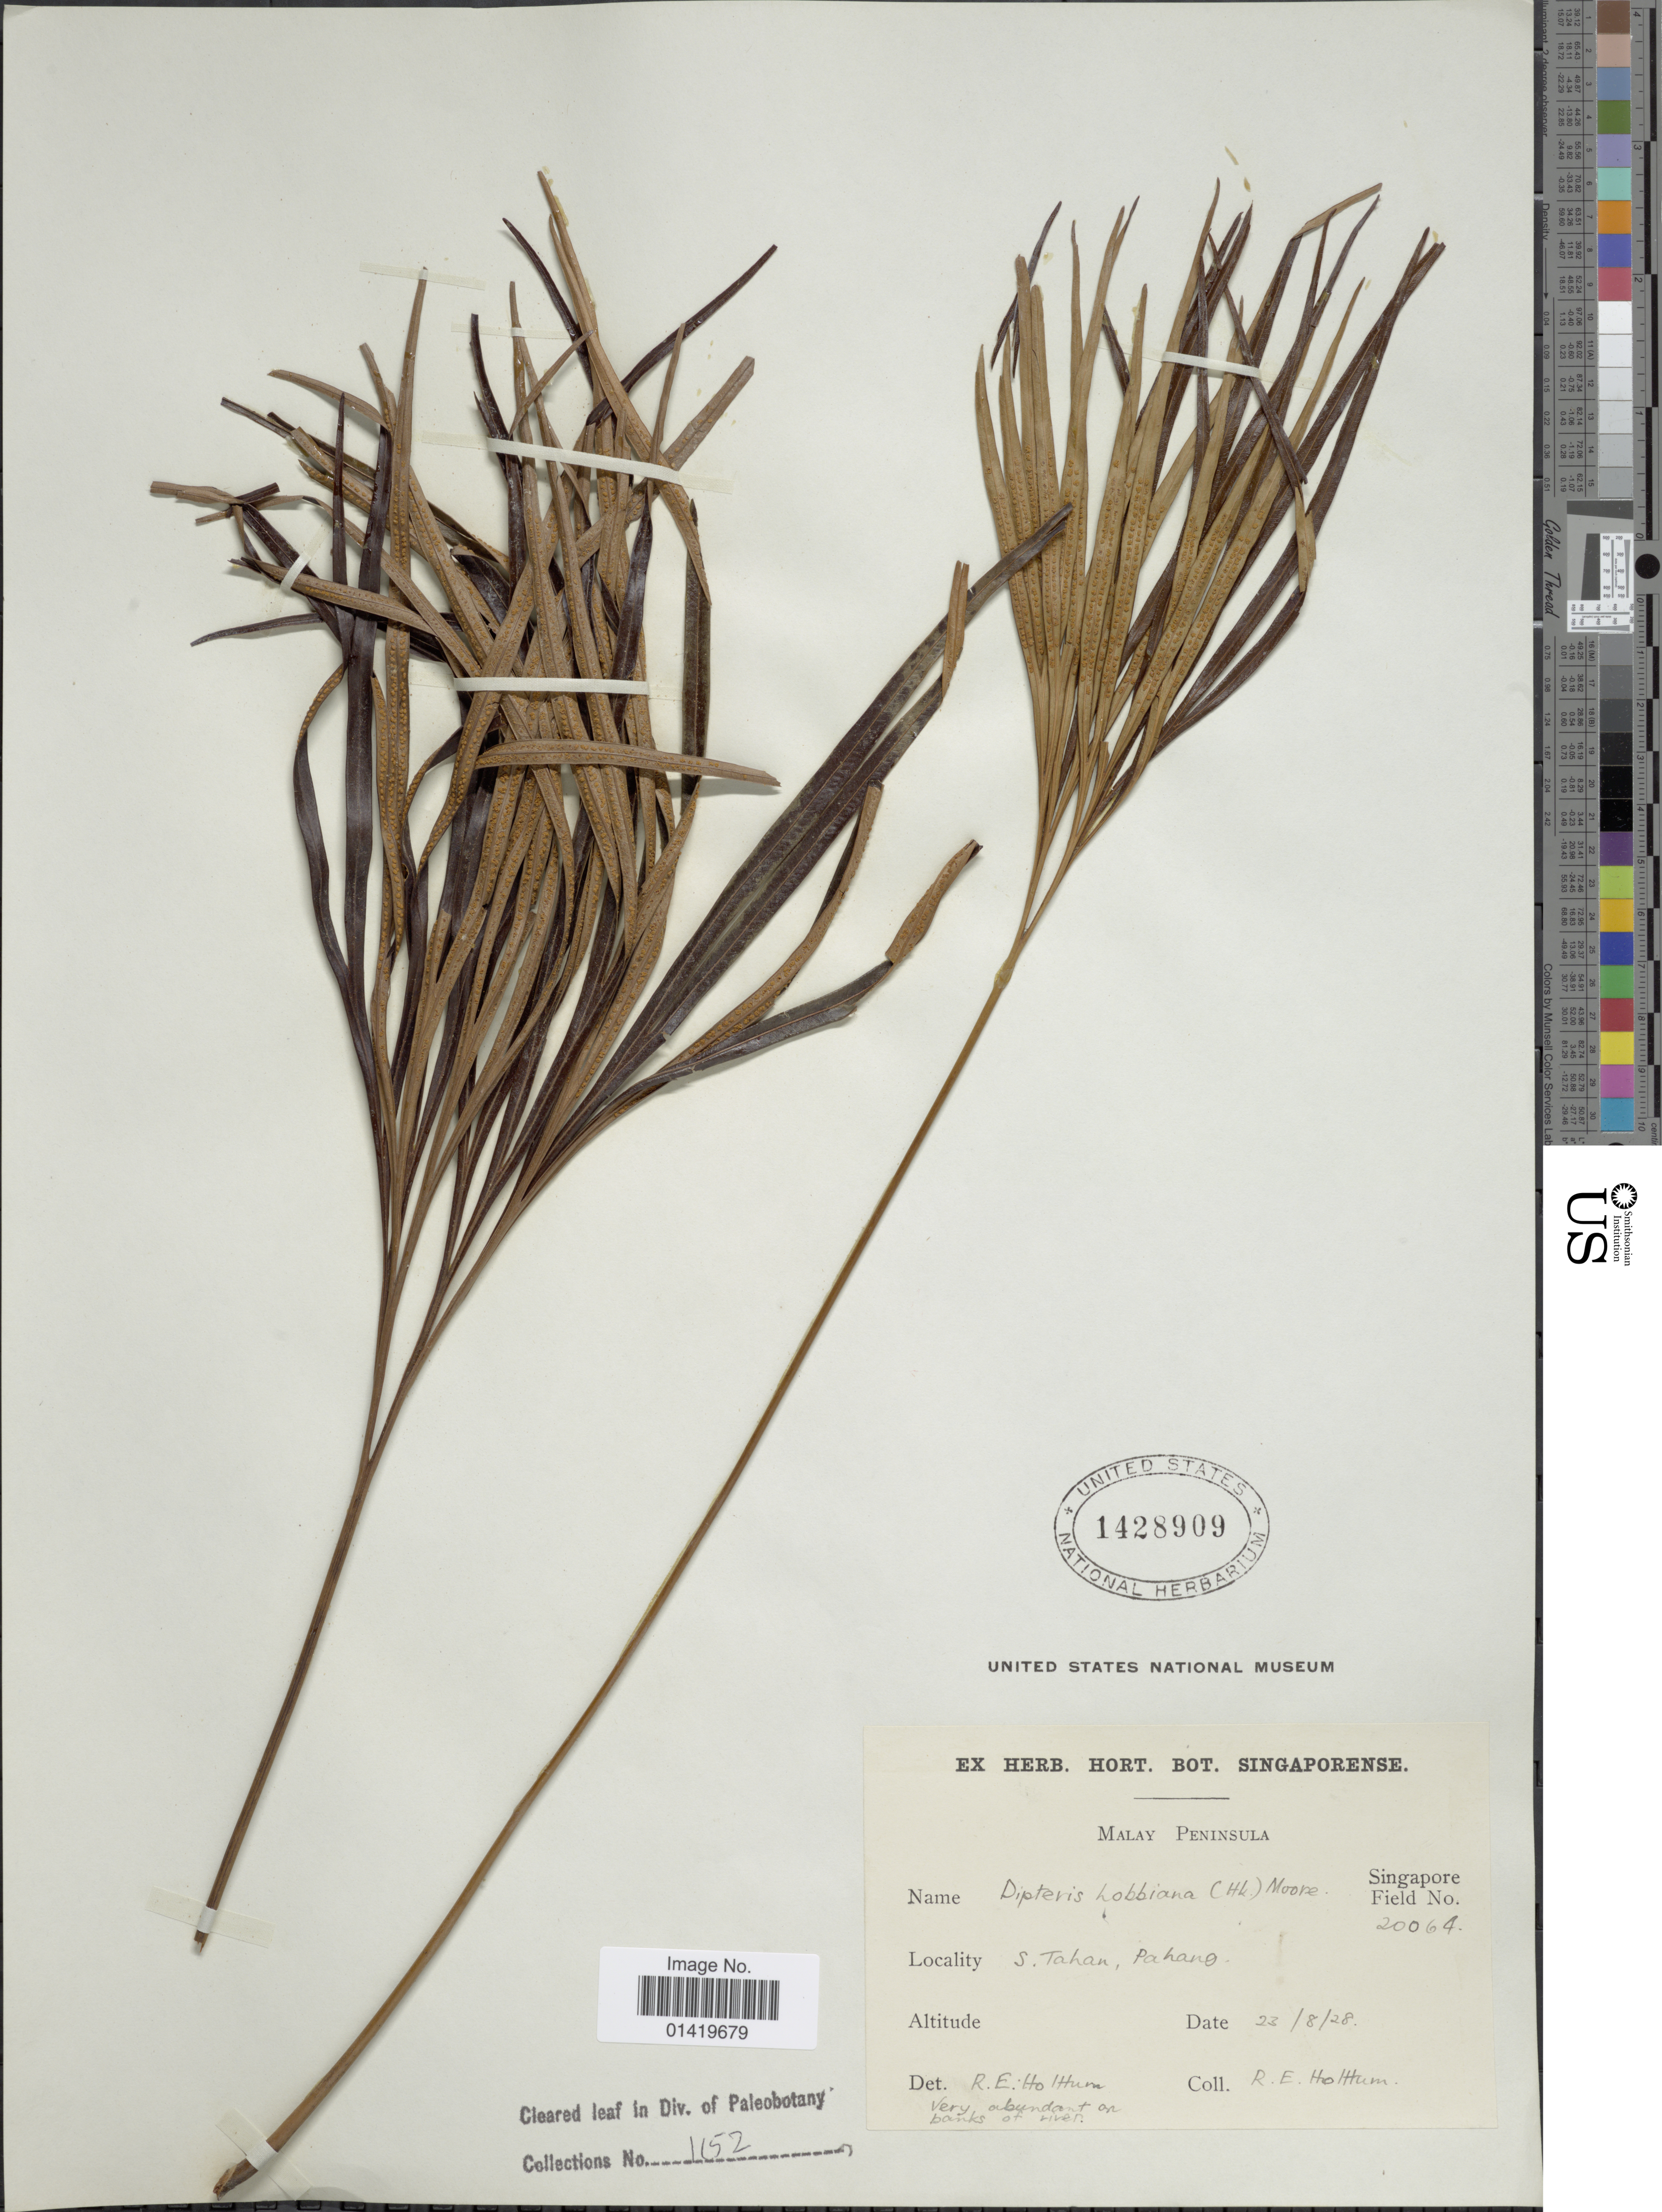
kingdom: Plantae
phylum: Tracheophyta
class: Polypodiopsida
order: Gleicheniales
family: Dipteridaceae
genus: Dipteris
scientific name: Dipteris lobbiana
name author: (Hook.) T. Moore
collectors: R. E. Holttum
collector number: Singapore Field 20064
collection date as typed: Transcribed d/m/y: 23/8/28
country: Malaysia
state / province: Pahang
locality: Malay Peninsula. S. Tahan, Pahang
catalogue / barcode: US 1428909